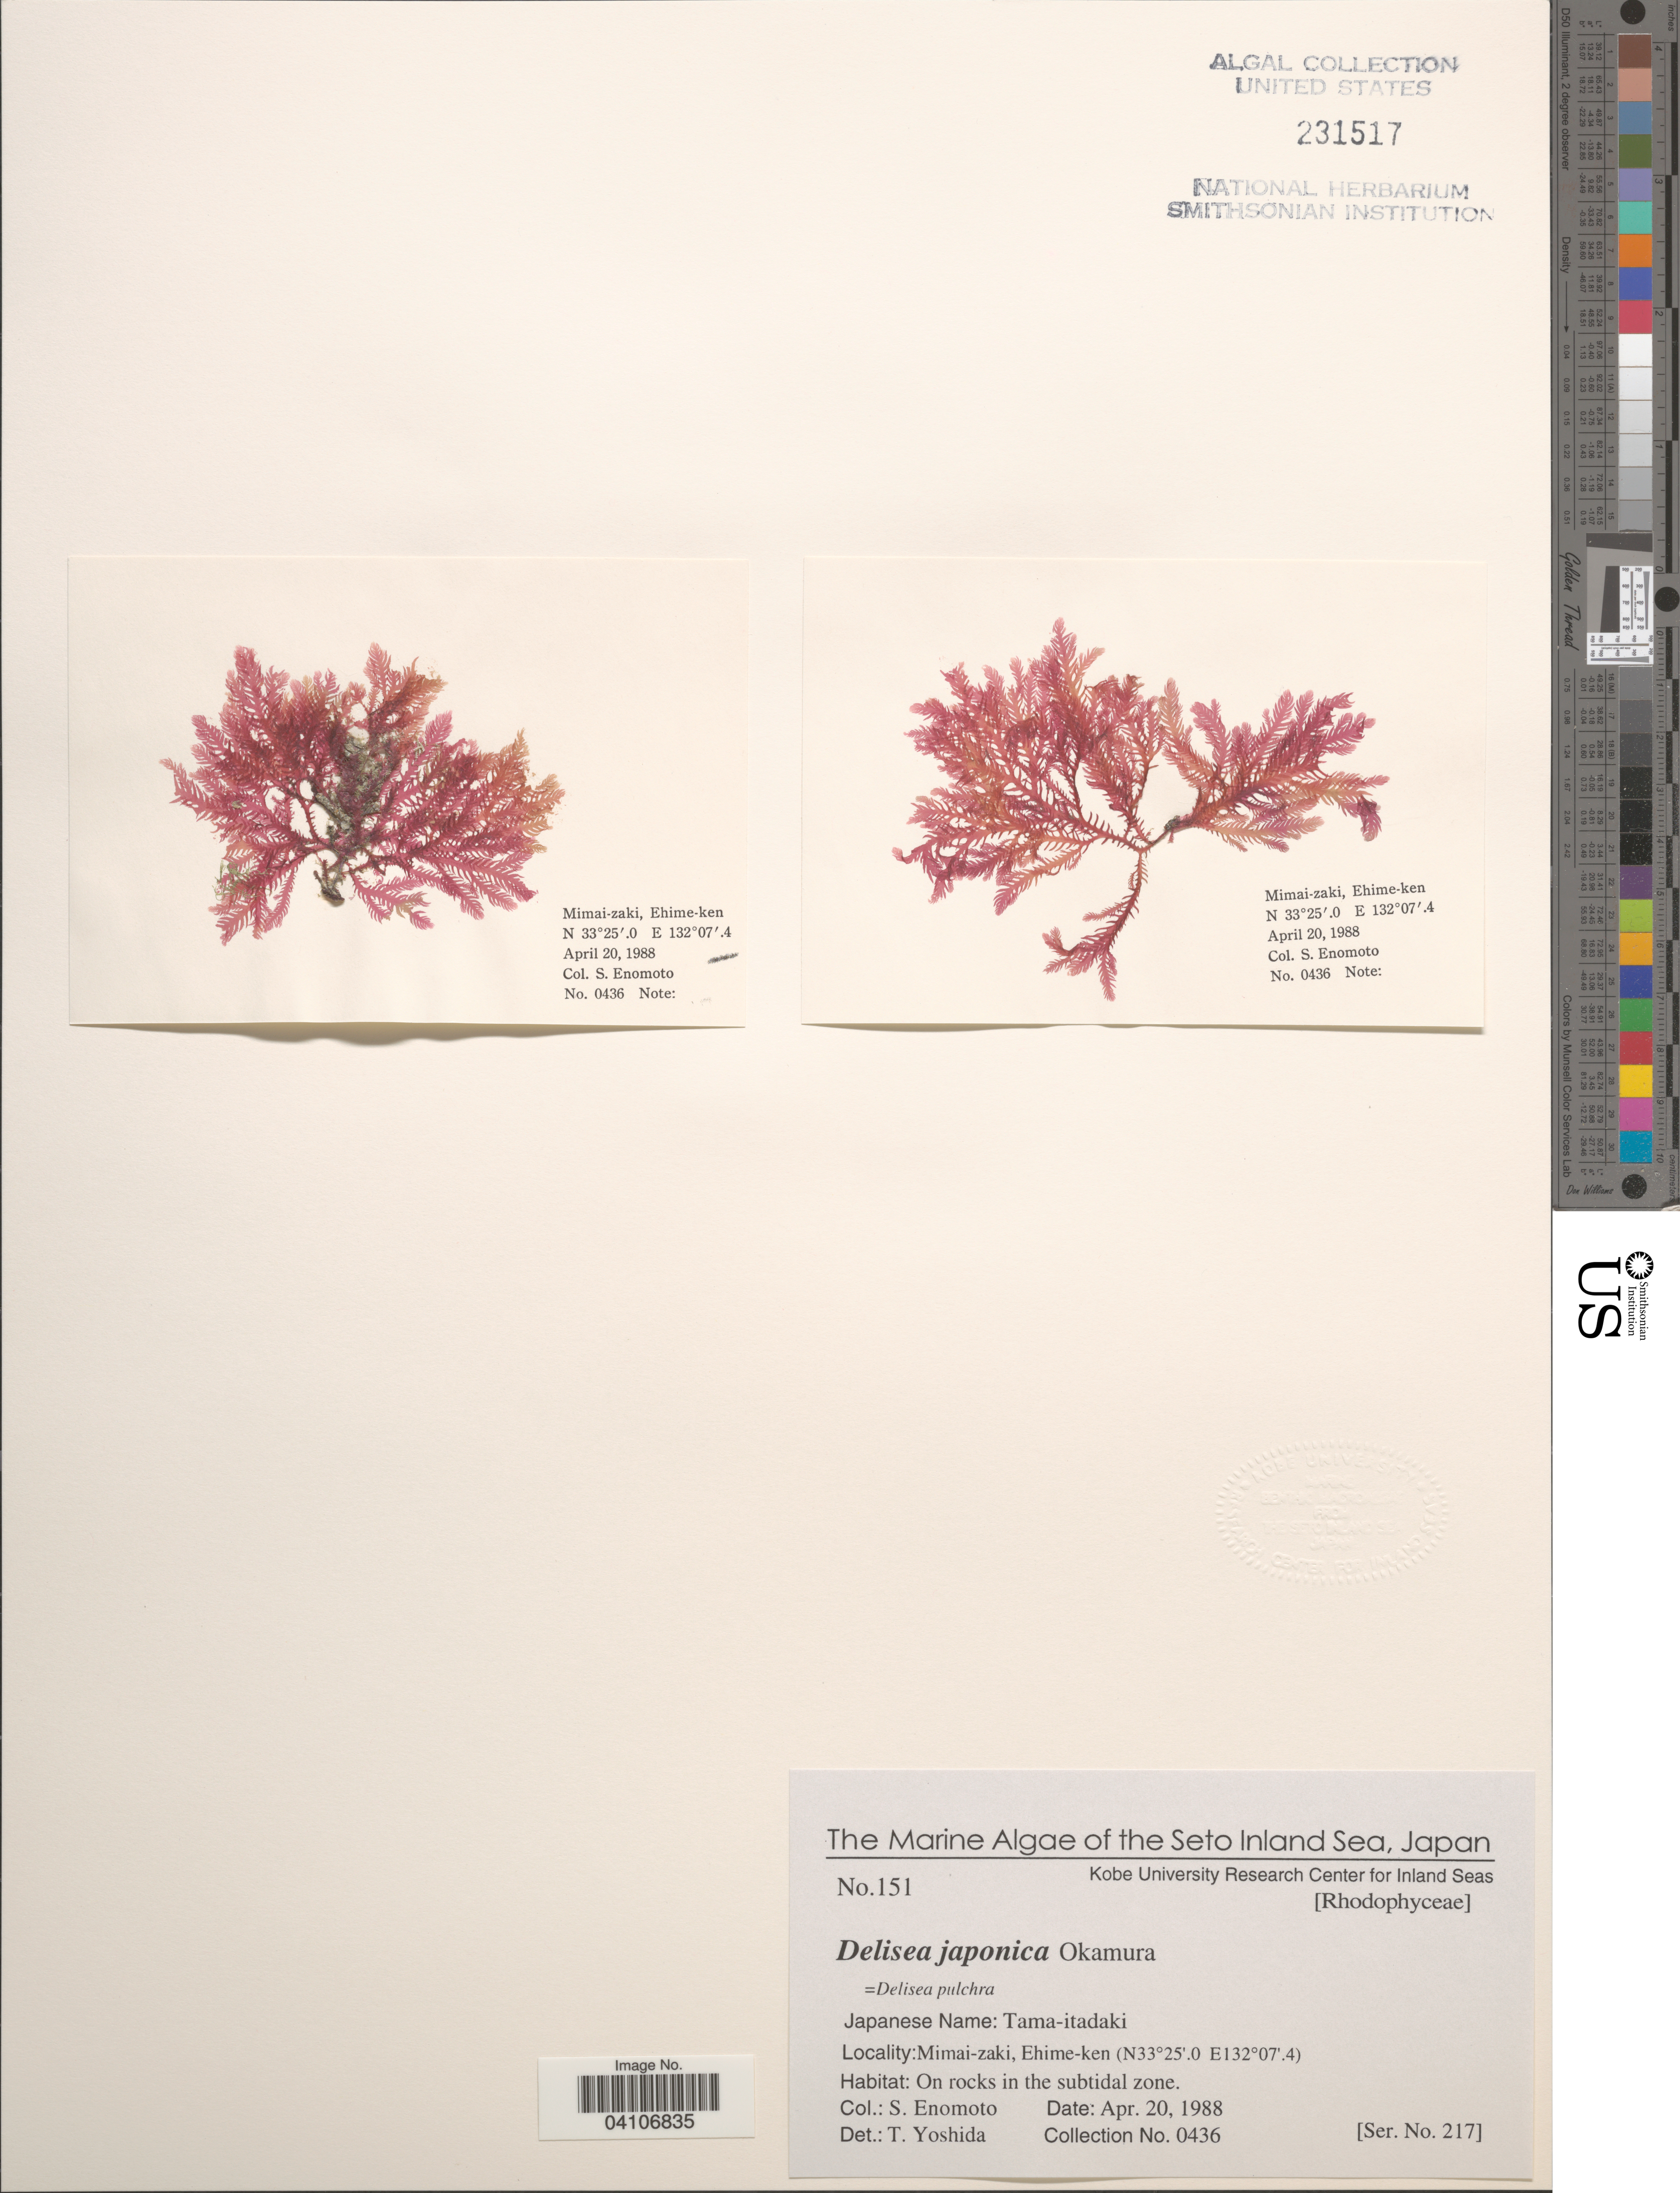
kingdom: Plantae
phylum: Rhodophyta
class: Florideophyceae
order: Bonnemaisoniales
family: Bonnemaisoniaceae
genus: Delisea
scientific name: Delisea pulchra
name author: (Grev.) Mont.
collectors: S. Enomoto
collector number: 0436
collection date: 1988-04-20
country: Japan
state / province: Ehime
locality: The Seto Inland Sea. Mimai-zaki, Ehime-ken. On rocks in the subtidal zone.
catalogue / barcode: US 231517